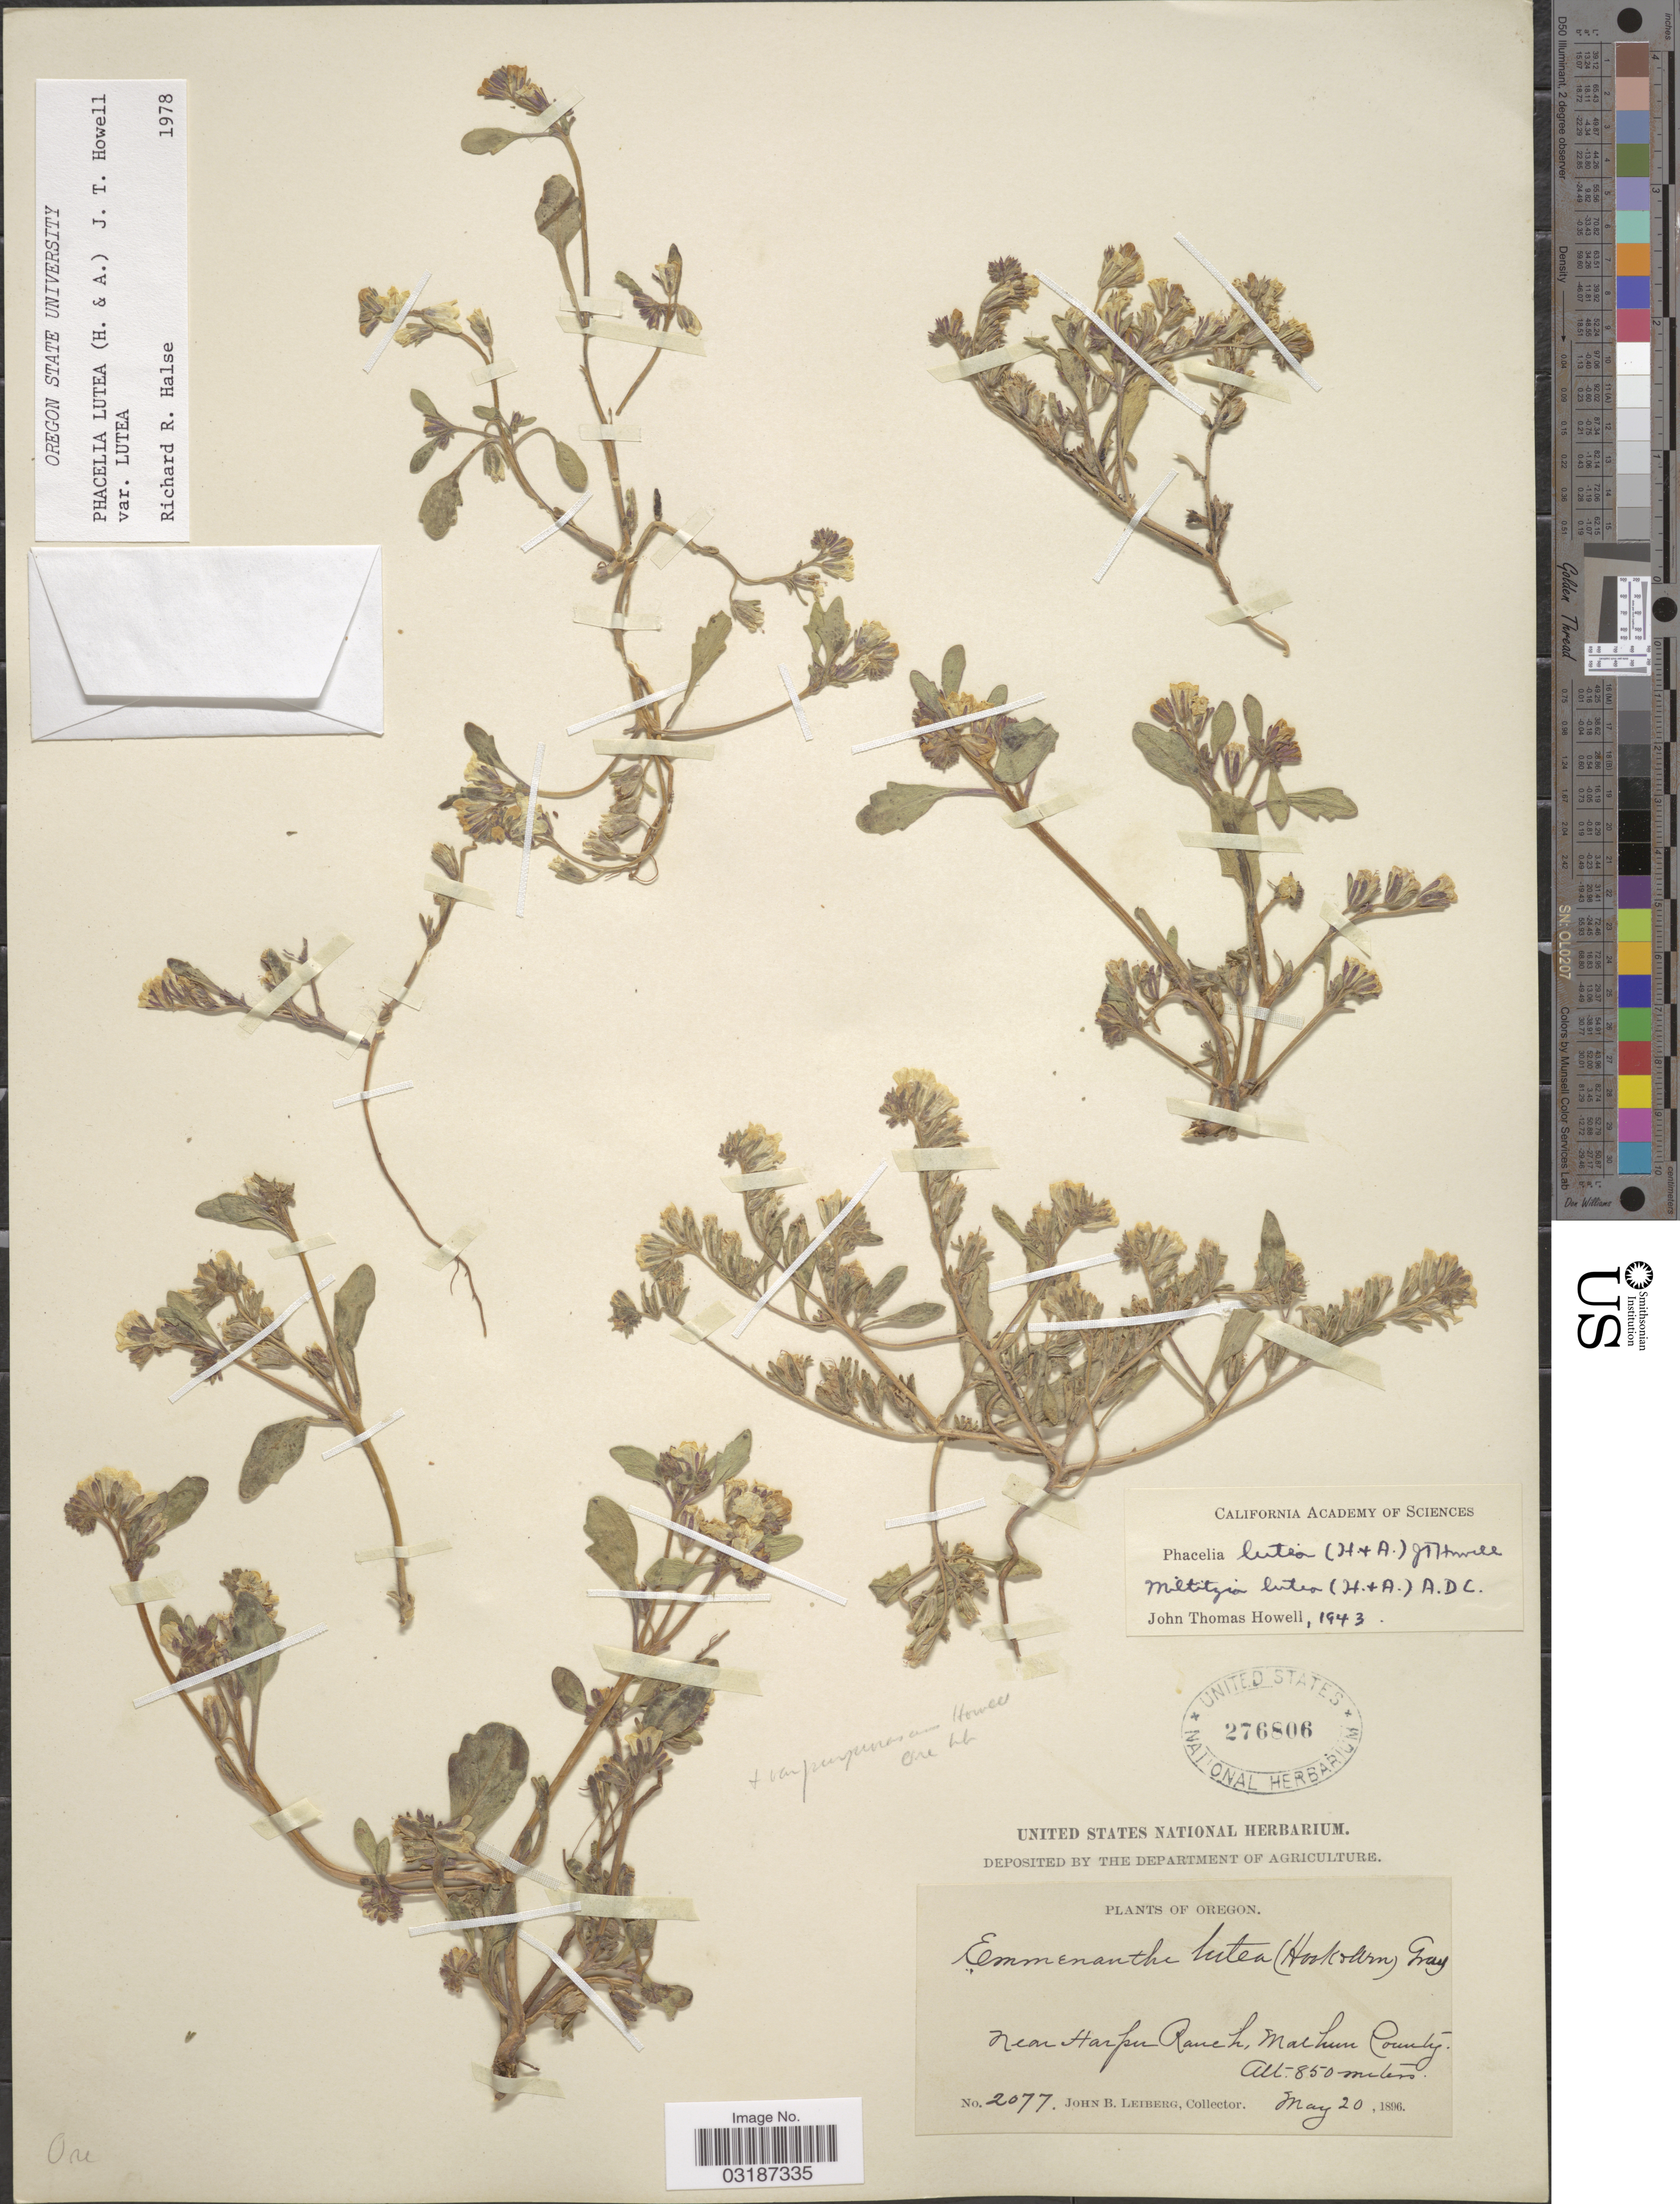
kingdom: Plantae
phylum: Tracheophyta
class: Magnoliopsida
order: Boraginales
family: Hydrophyllaceae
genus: Phacelia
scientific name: Phacelia lutea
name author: (Hook. & Arn.) J.T. Howell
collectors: J. B. Leiberg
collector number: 2077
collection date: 1896-05-20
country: United States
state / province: Oregon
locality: Near Harper Ranch, Malheur County.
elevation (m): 850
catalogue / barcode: US 276806